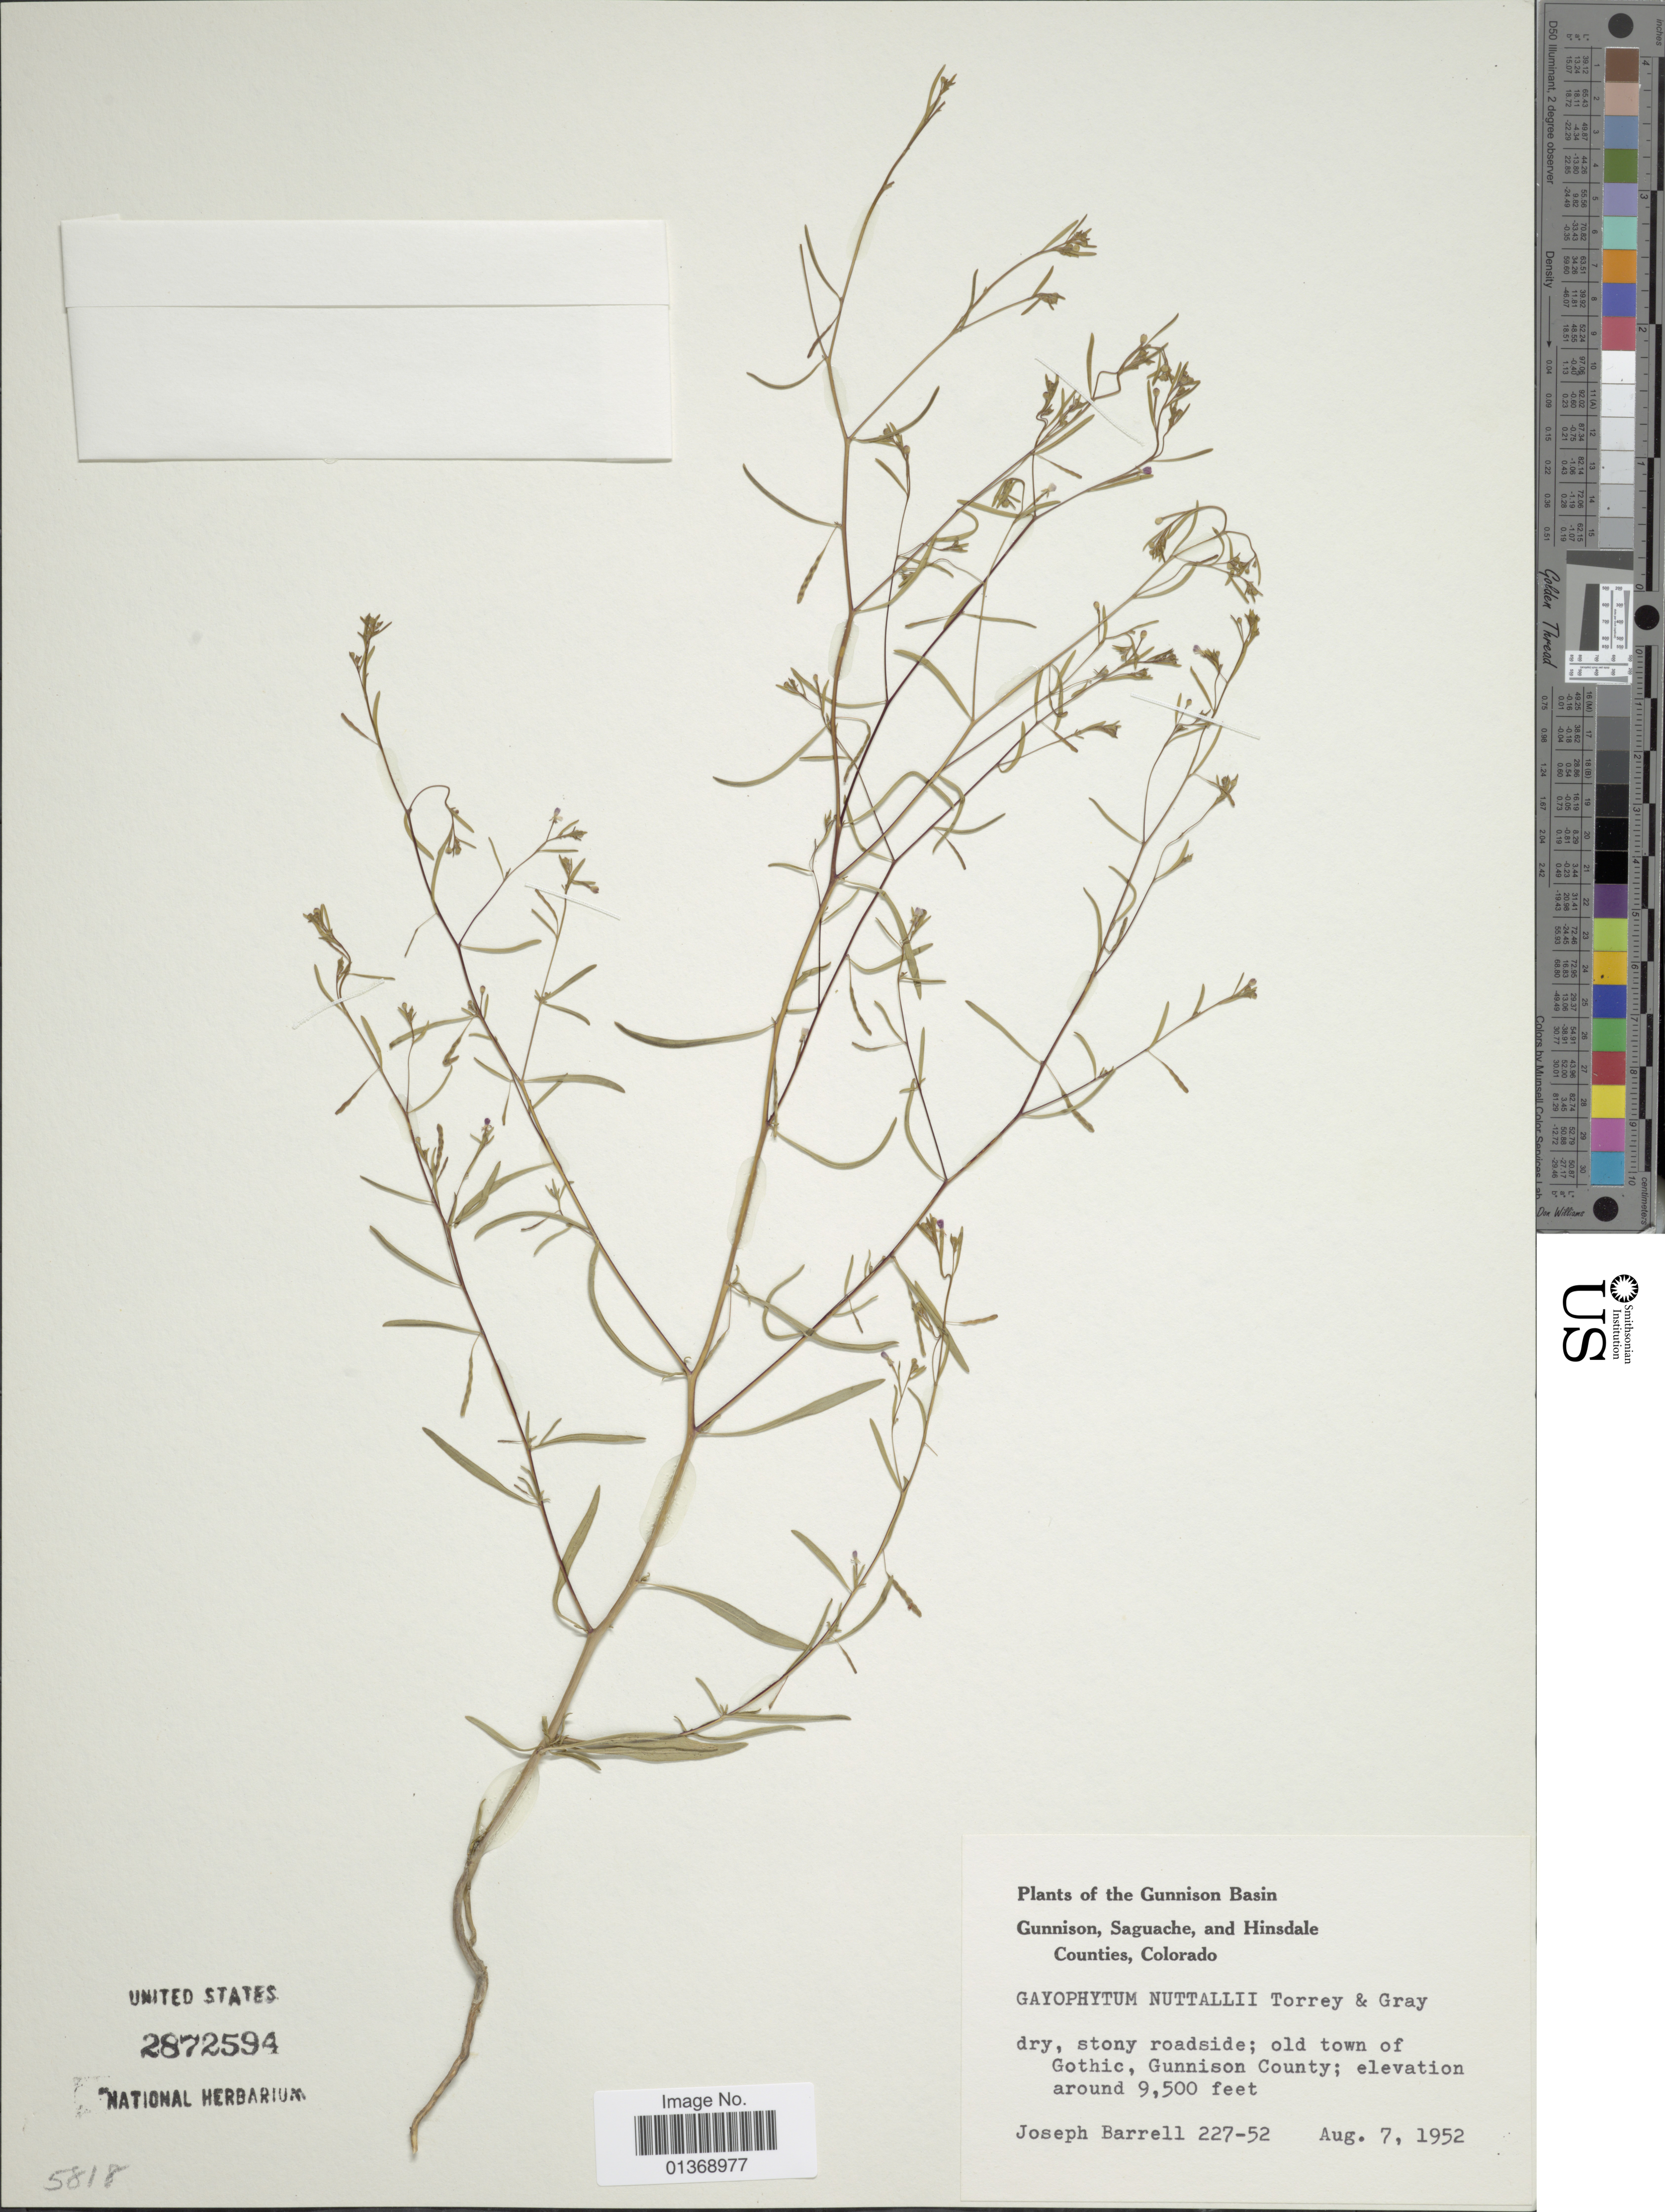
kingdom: Plantae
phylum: Tracheophyta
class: Magnoliopsida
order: Myrtales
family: Onagraceae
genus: Gayophytum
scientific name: Gayophytum diffusum subsp. parviflorum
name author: F. H. Lewis & Szweyk.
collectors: J. Barrell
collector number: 227-52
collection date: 1952-08-07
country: United States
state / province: Colorado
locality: Gunnison Basin, Gunnison, Saguache, and Hinsdale Counties, old town of Gothic, Gunnison County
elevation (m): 2896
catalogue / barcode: US 2872594